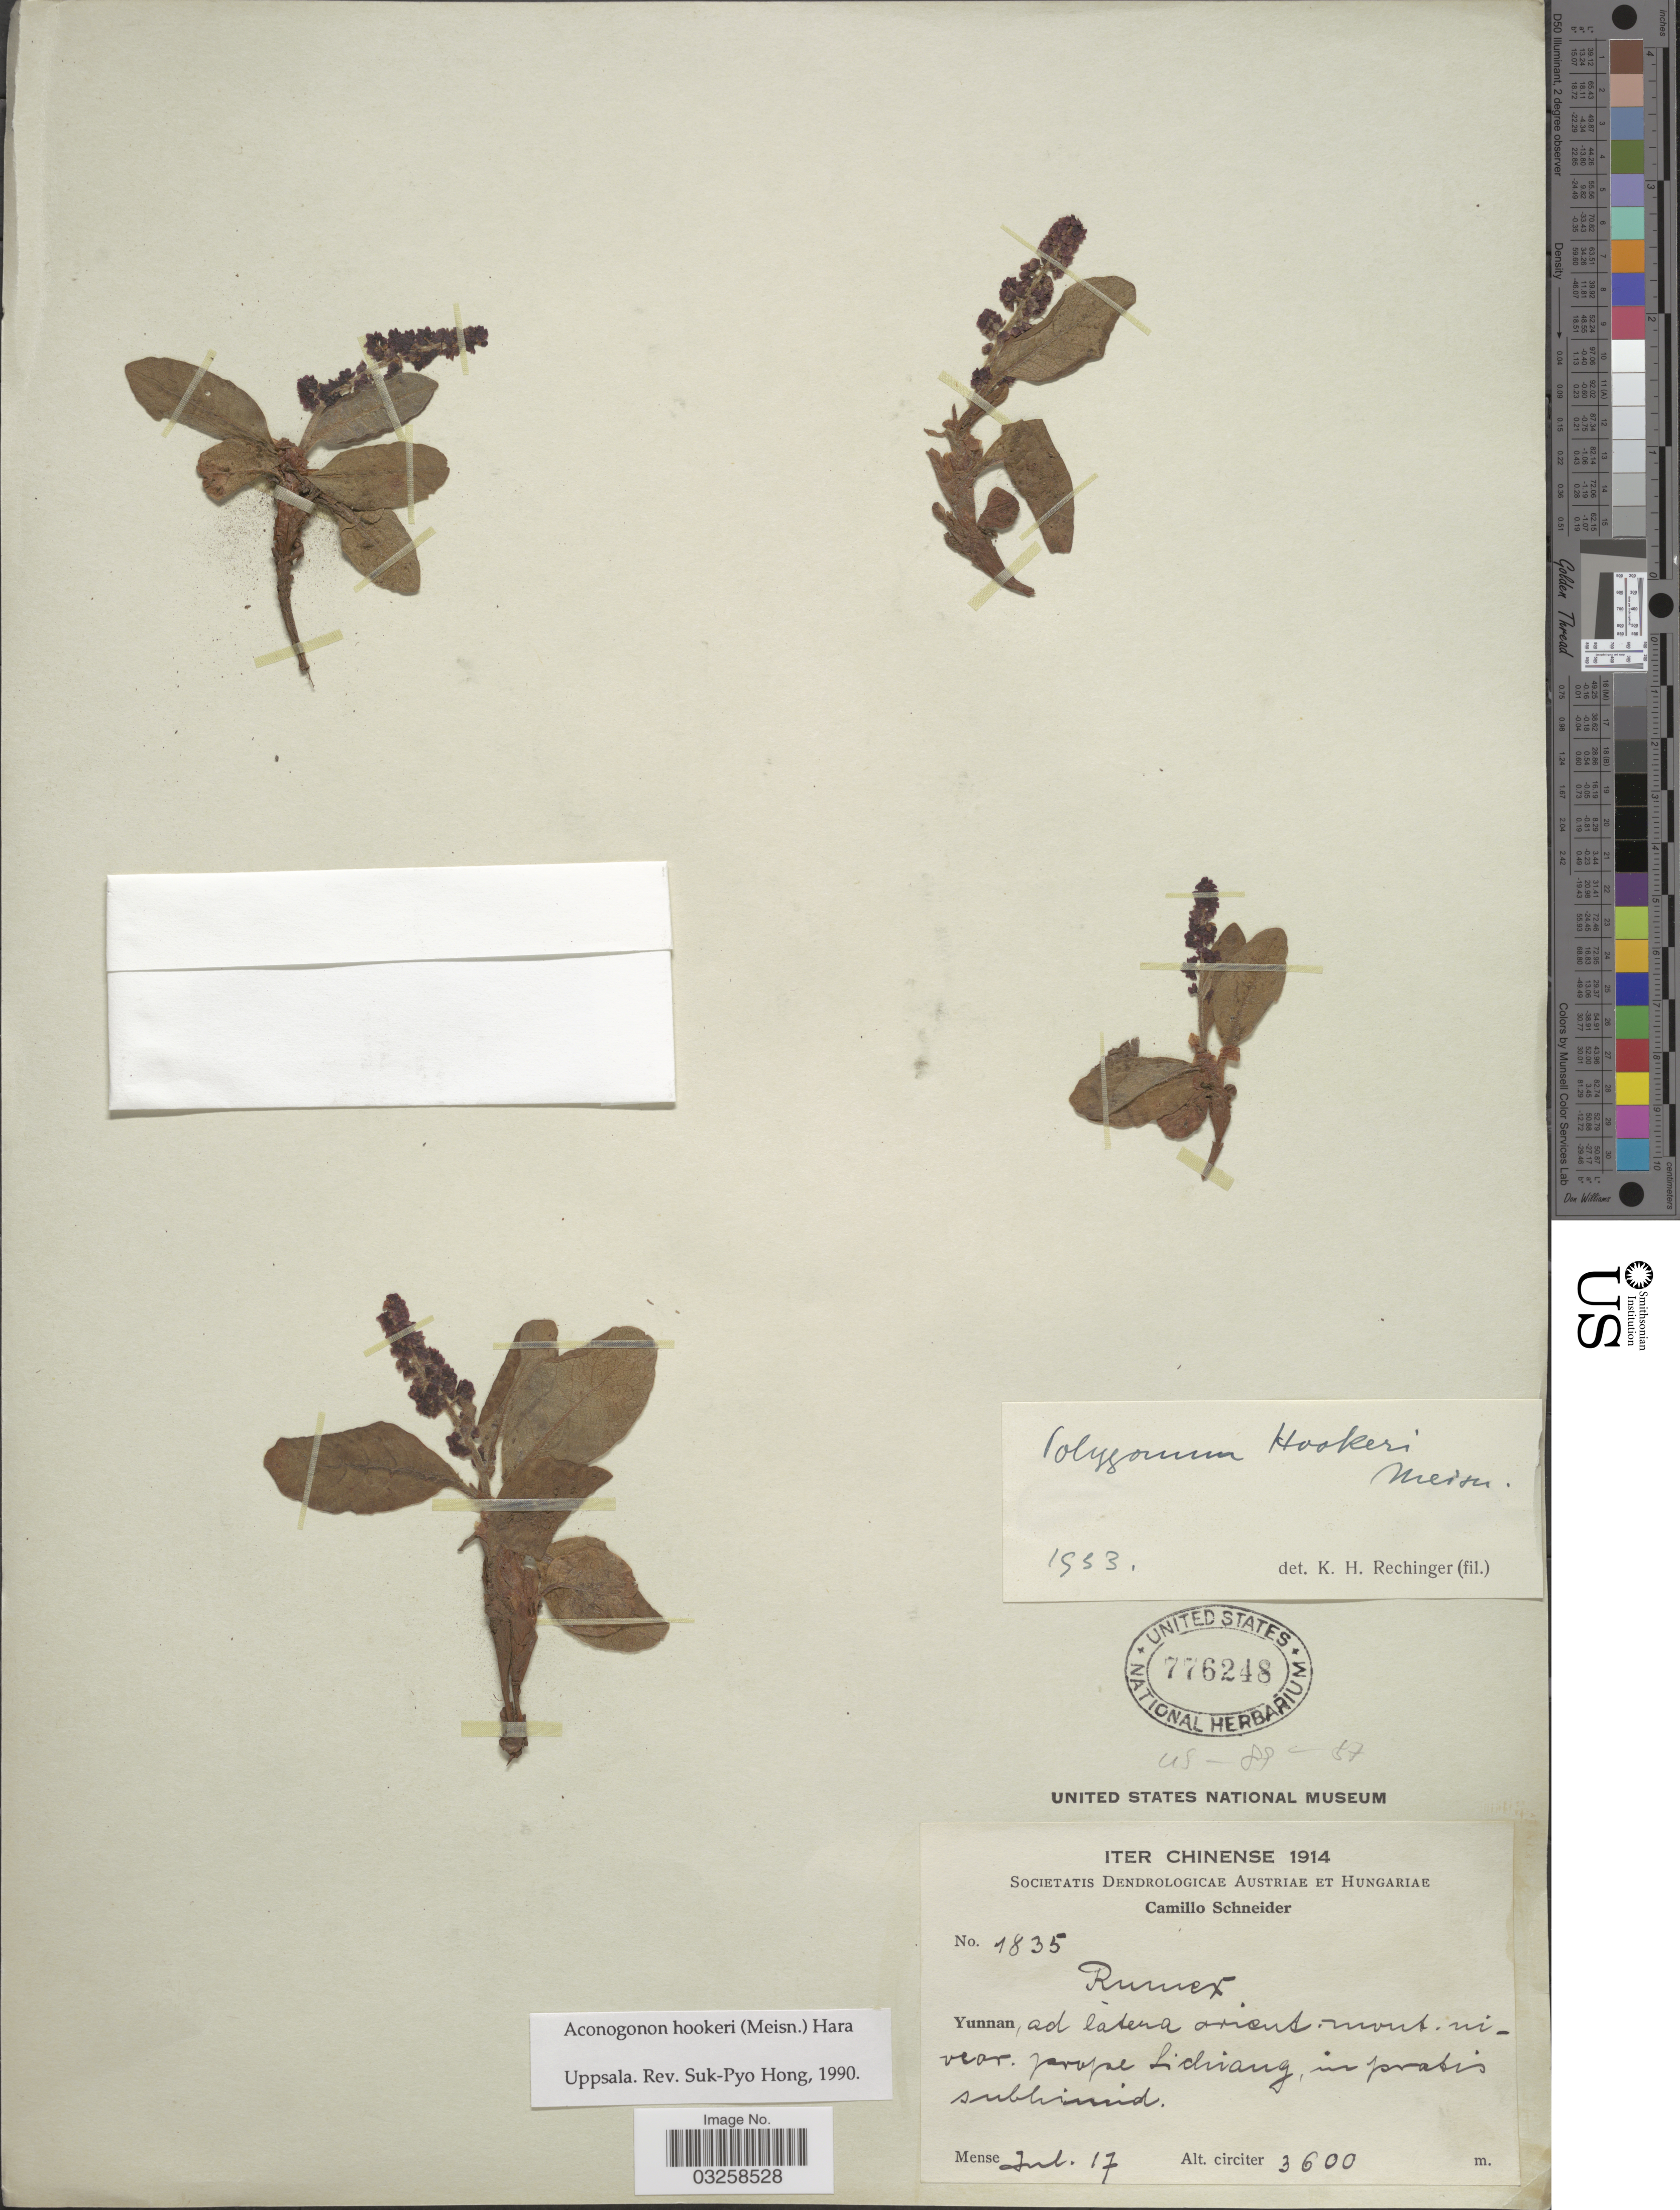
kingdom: Plantae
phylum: Tracheophyta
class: Magnoliopsida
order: Caryophyllales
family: Polygonaceae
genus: Koenigia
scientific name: Koenigia hookeri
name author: (Meisn.) T.M. Schust. & Reveal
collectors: C. K. Schneider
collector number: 1835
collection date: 1914-07-17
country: China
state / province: Yunnan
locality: Yunnan, ad latera orient. mont. nivear. prope Lichiang, in pratis sublimid.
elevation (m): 3600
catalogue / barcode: US 776248